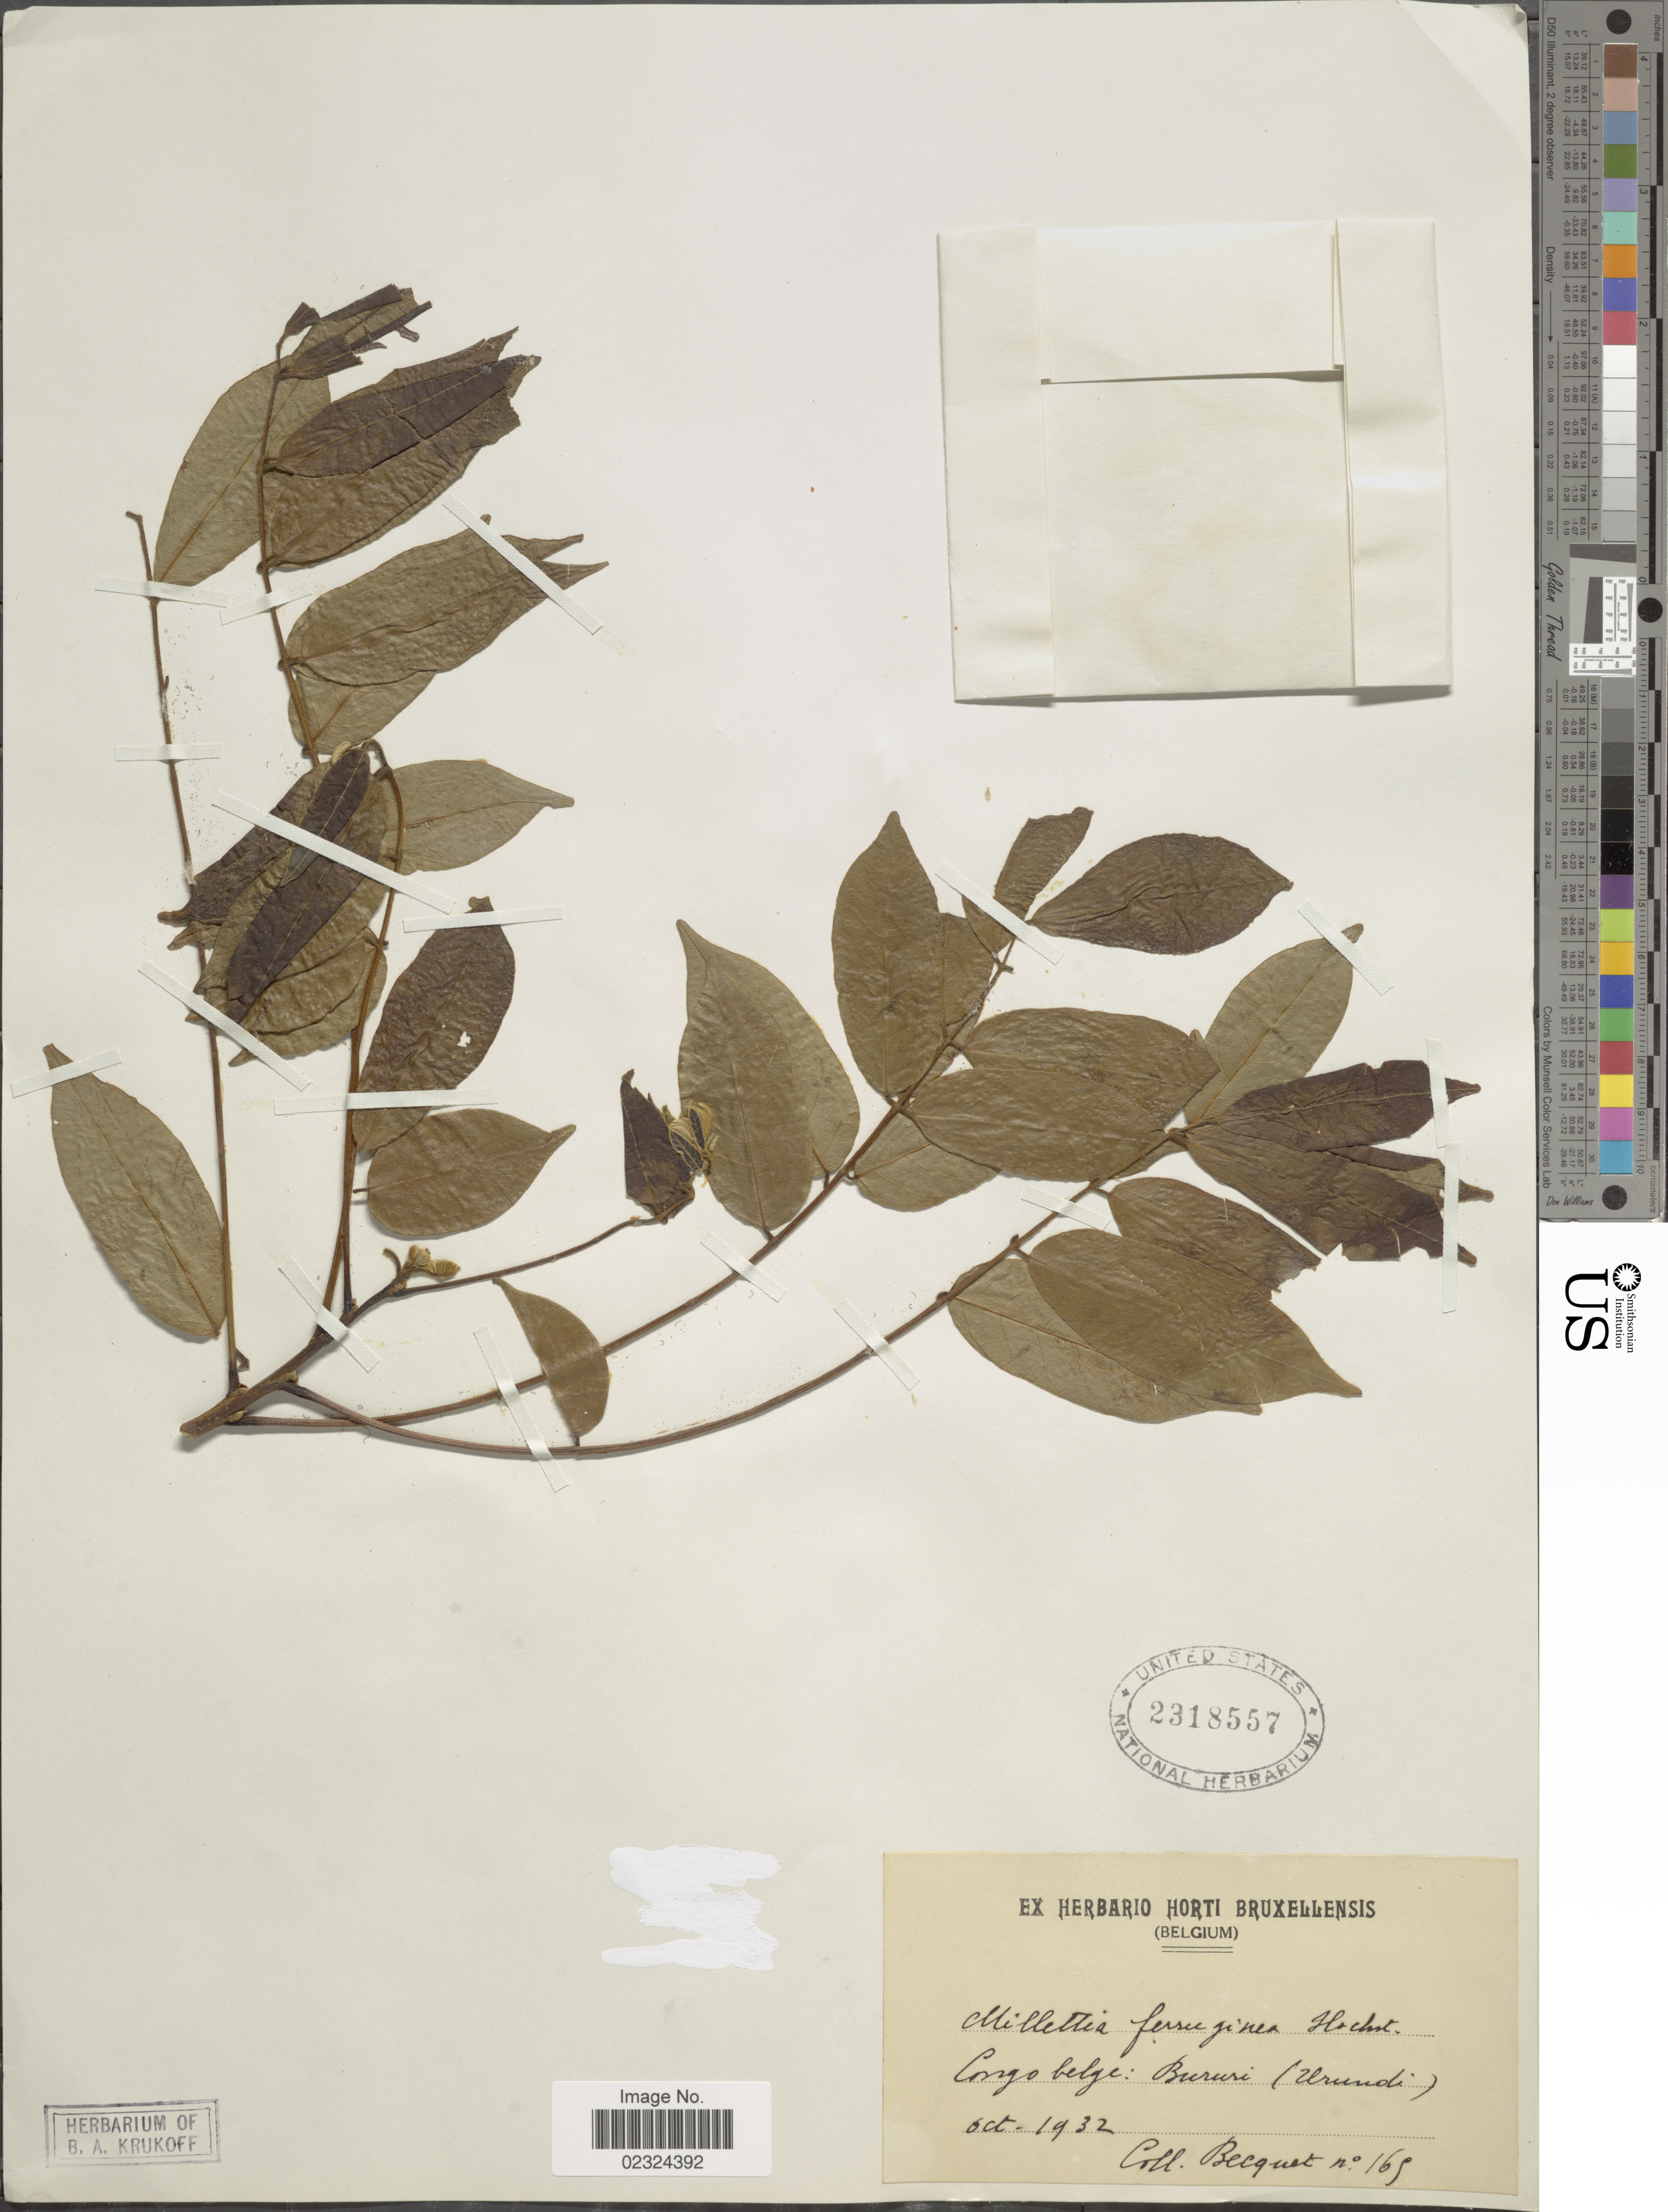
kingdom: Plantae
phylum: Tracheophyta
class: Magnoliopsida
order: Fabales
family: Fabaceae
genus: Millettia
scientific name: Millettia sp.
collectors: Becquet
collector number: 169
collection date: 1932-10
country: Burundi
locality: Congo Belge: Bururi (Urundi).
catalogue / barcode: US 2318557